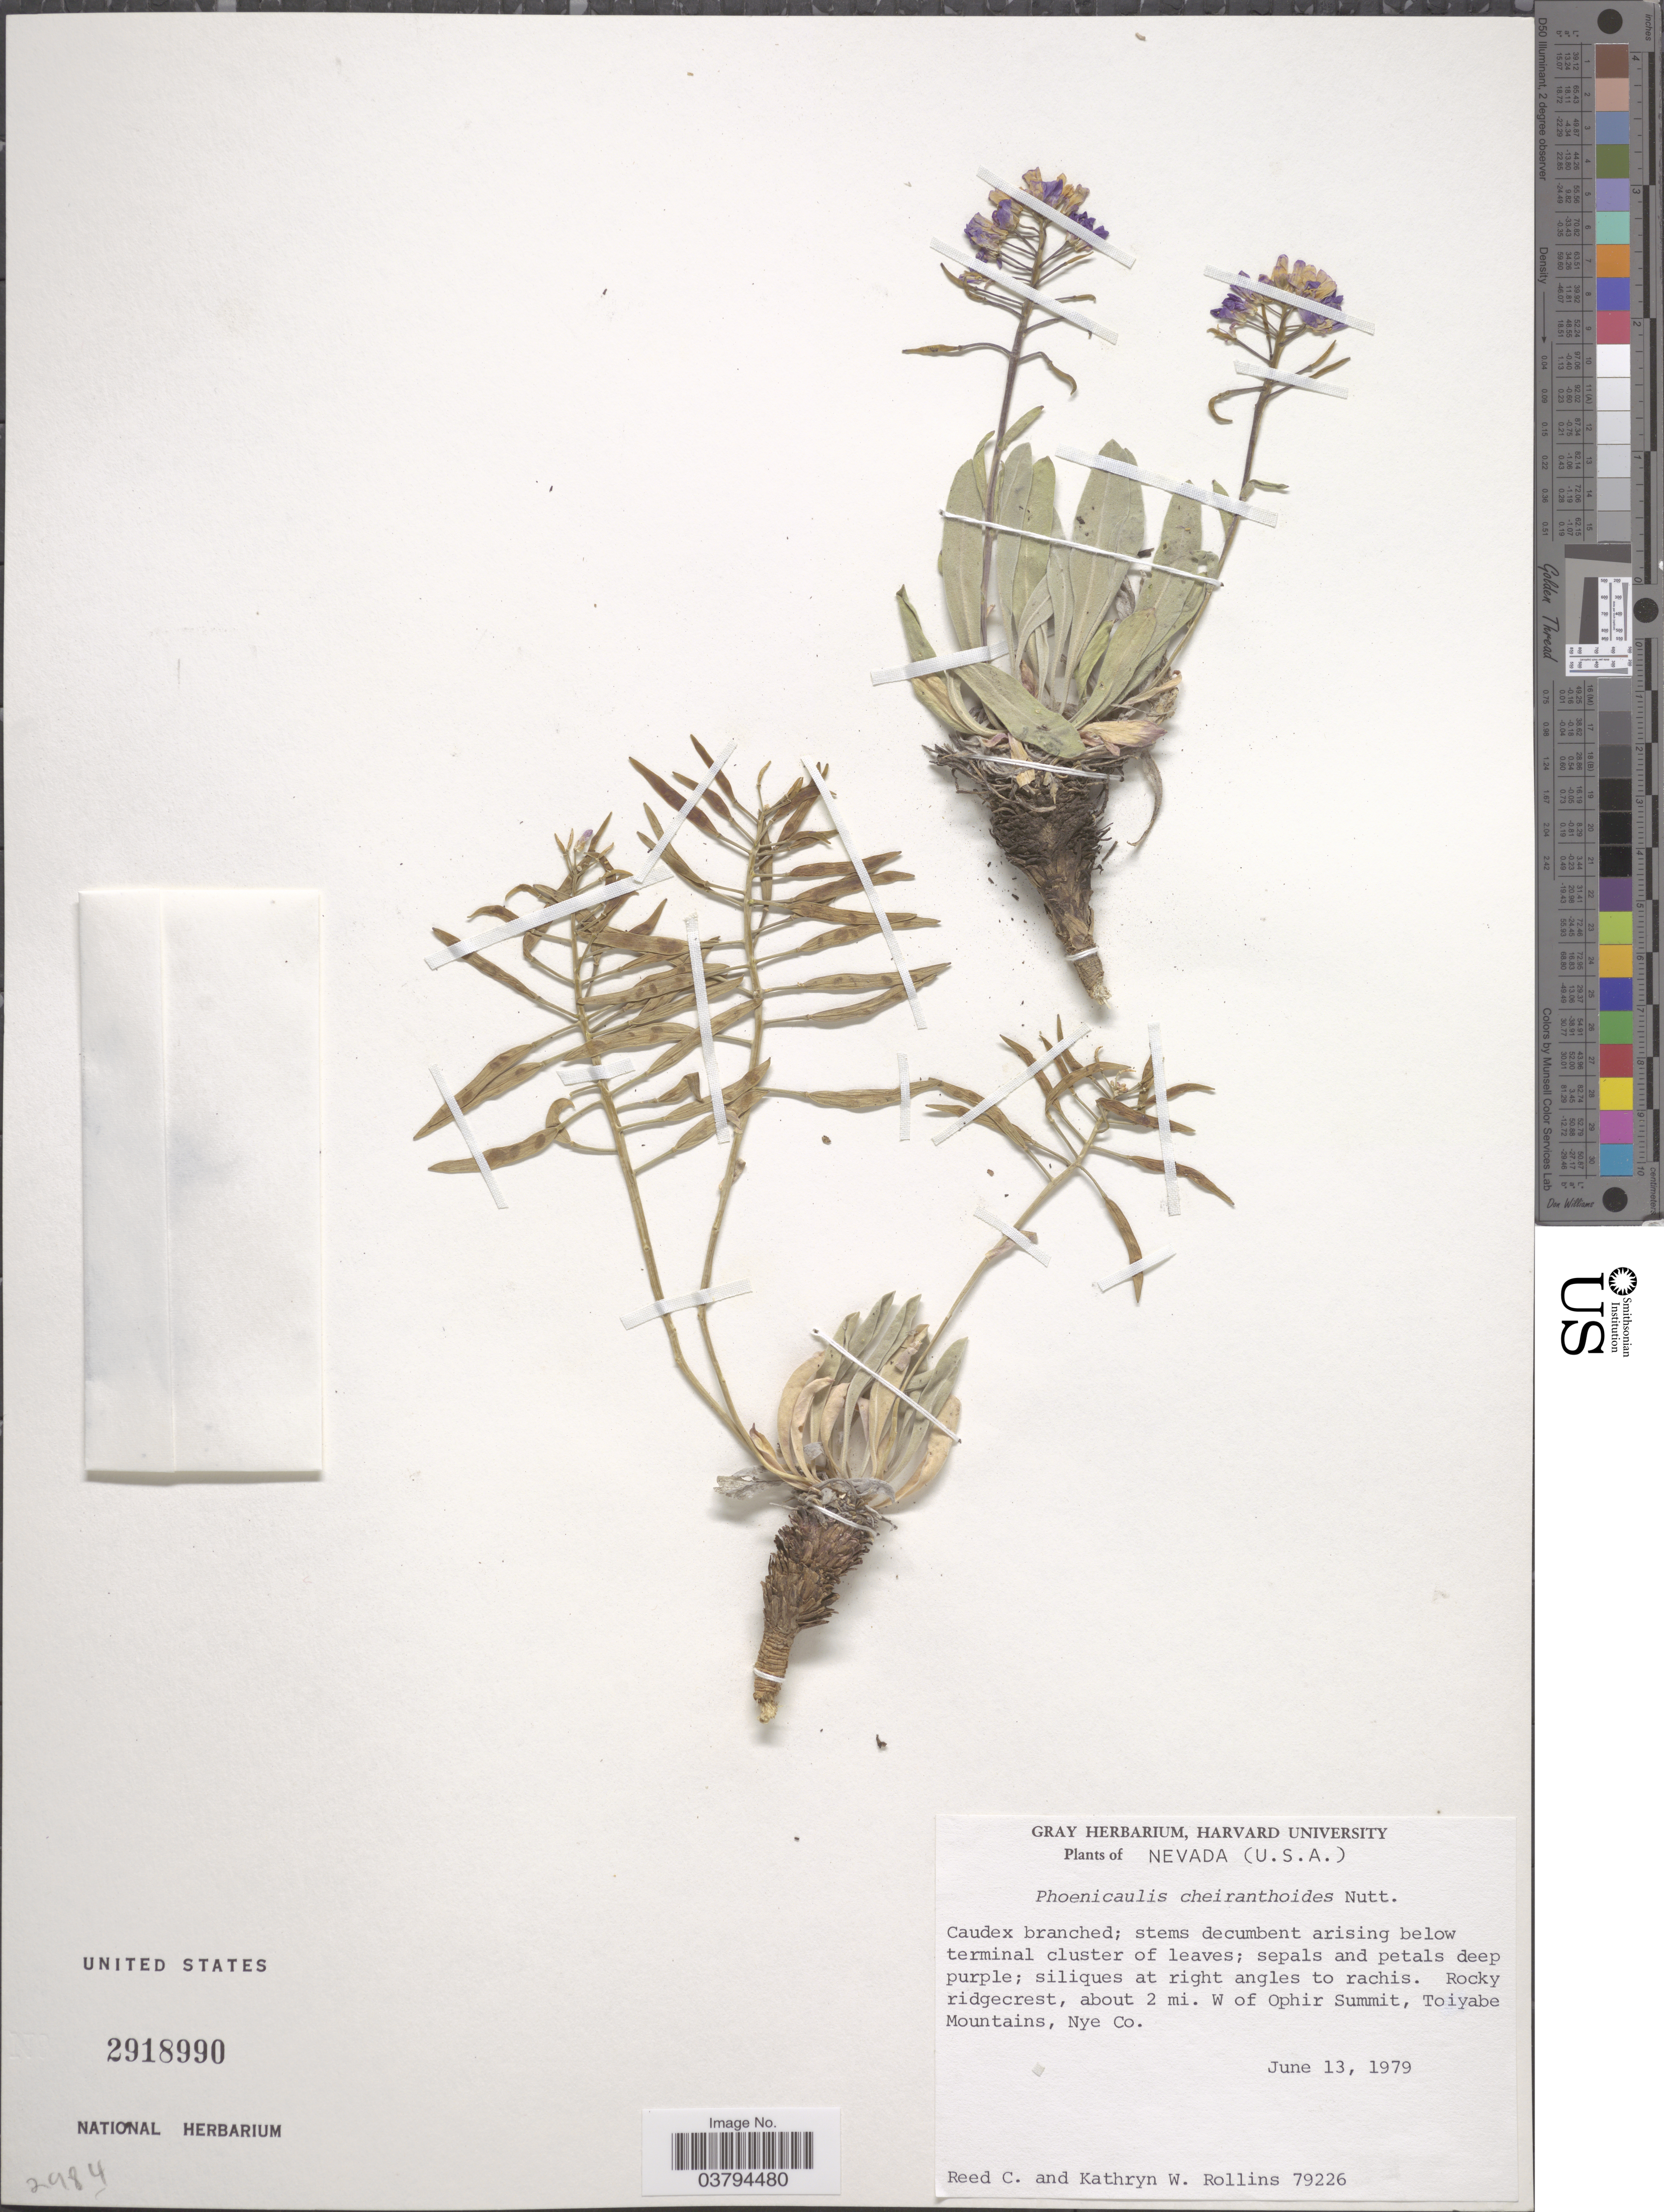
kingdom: Plantae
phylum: Tracheophyta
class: Magnoliopsida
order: Brassicales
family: Brassicaceae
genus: Phoenicaulis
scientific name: Phoenicaulis cheiranthoides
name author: Nutt.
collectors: R. C. Rollins & K. W. Rollins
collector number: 79226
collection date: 1979-06-13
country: United States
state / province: Nevada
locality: Rocky ridgecrest, about 2 mi. W of Ophir Summit, Toiyabe Mountains, Nye Co.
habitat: rocky ridgecrest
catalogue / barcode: US 2918990